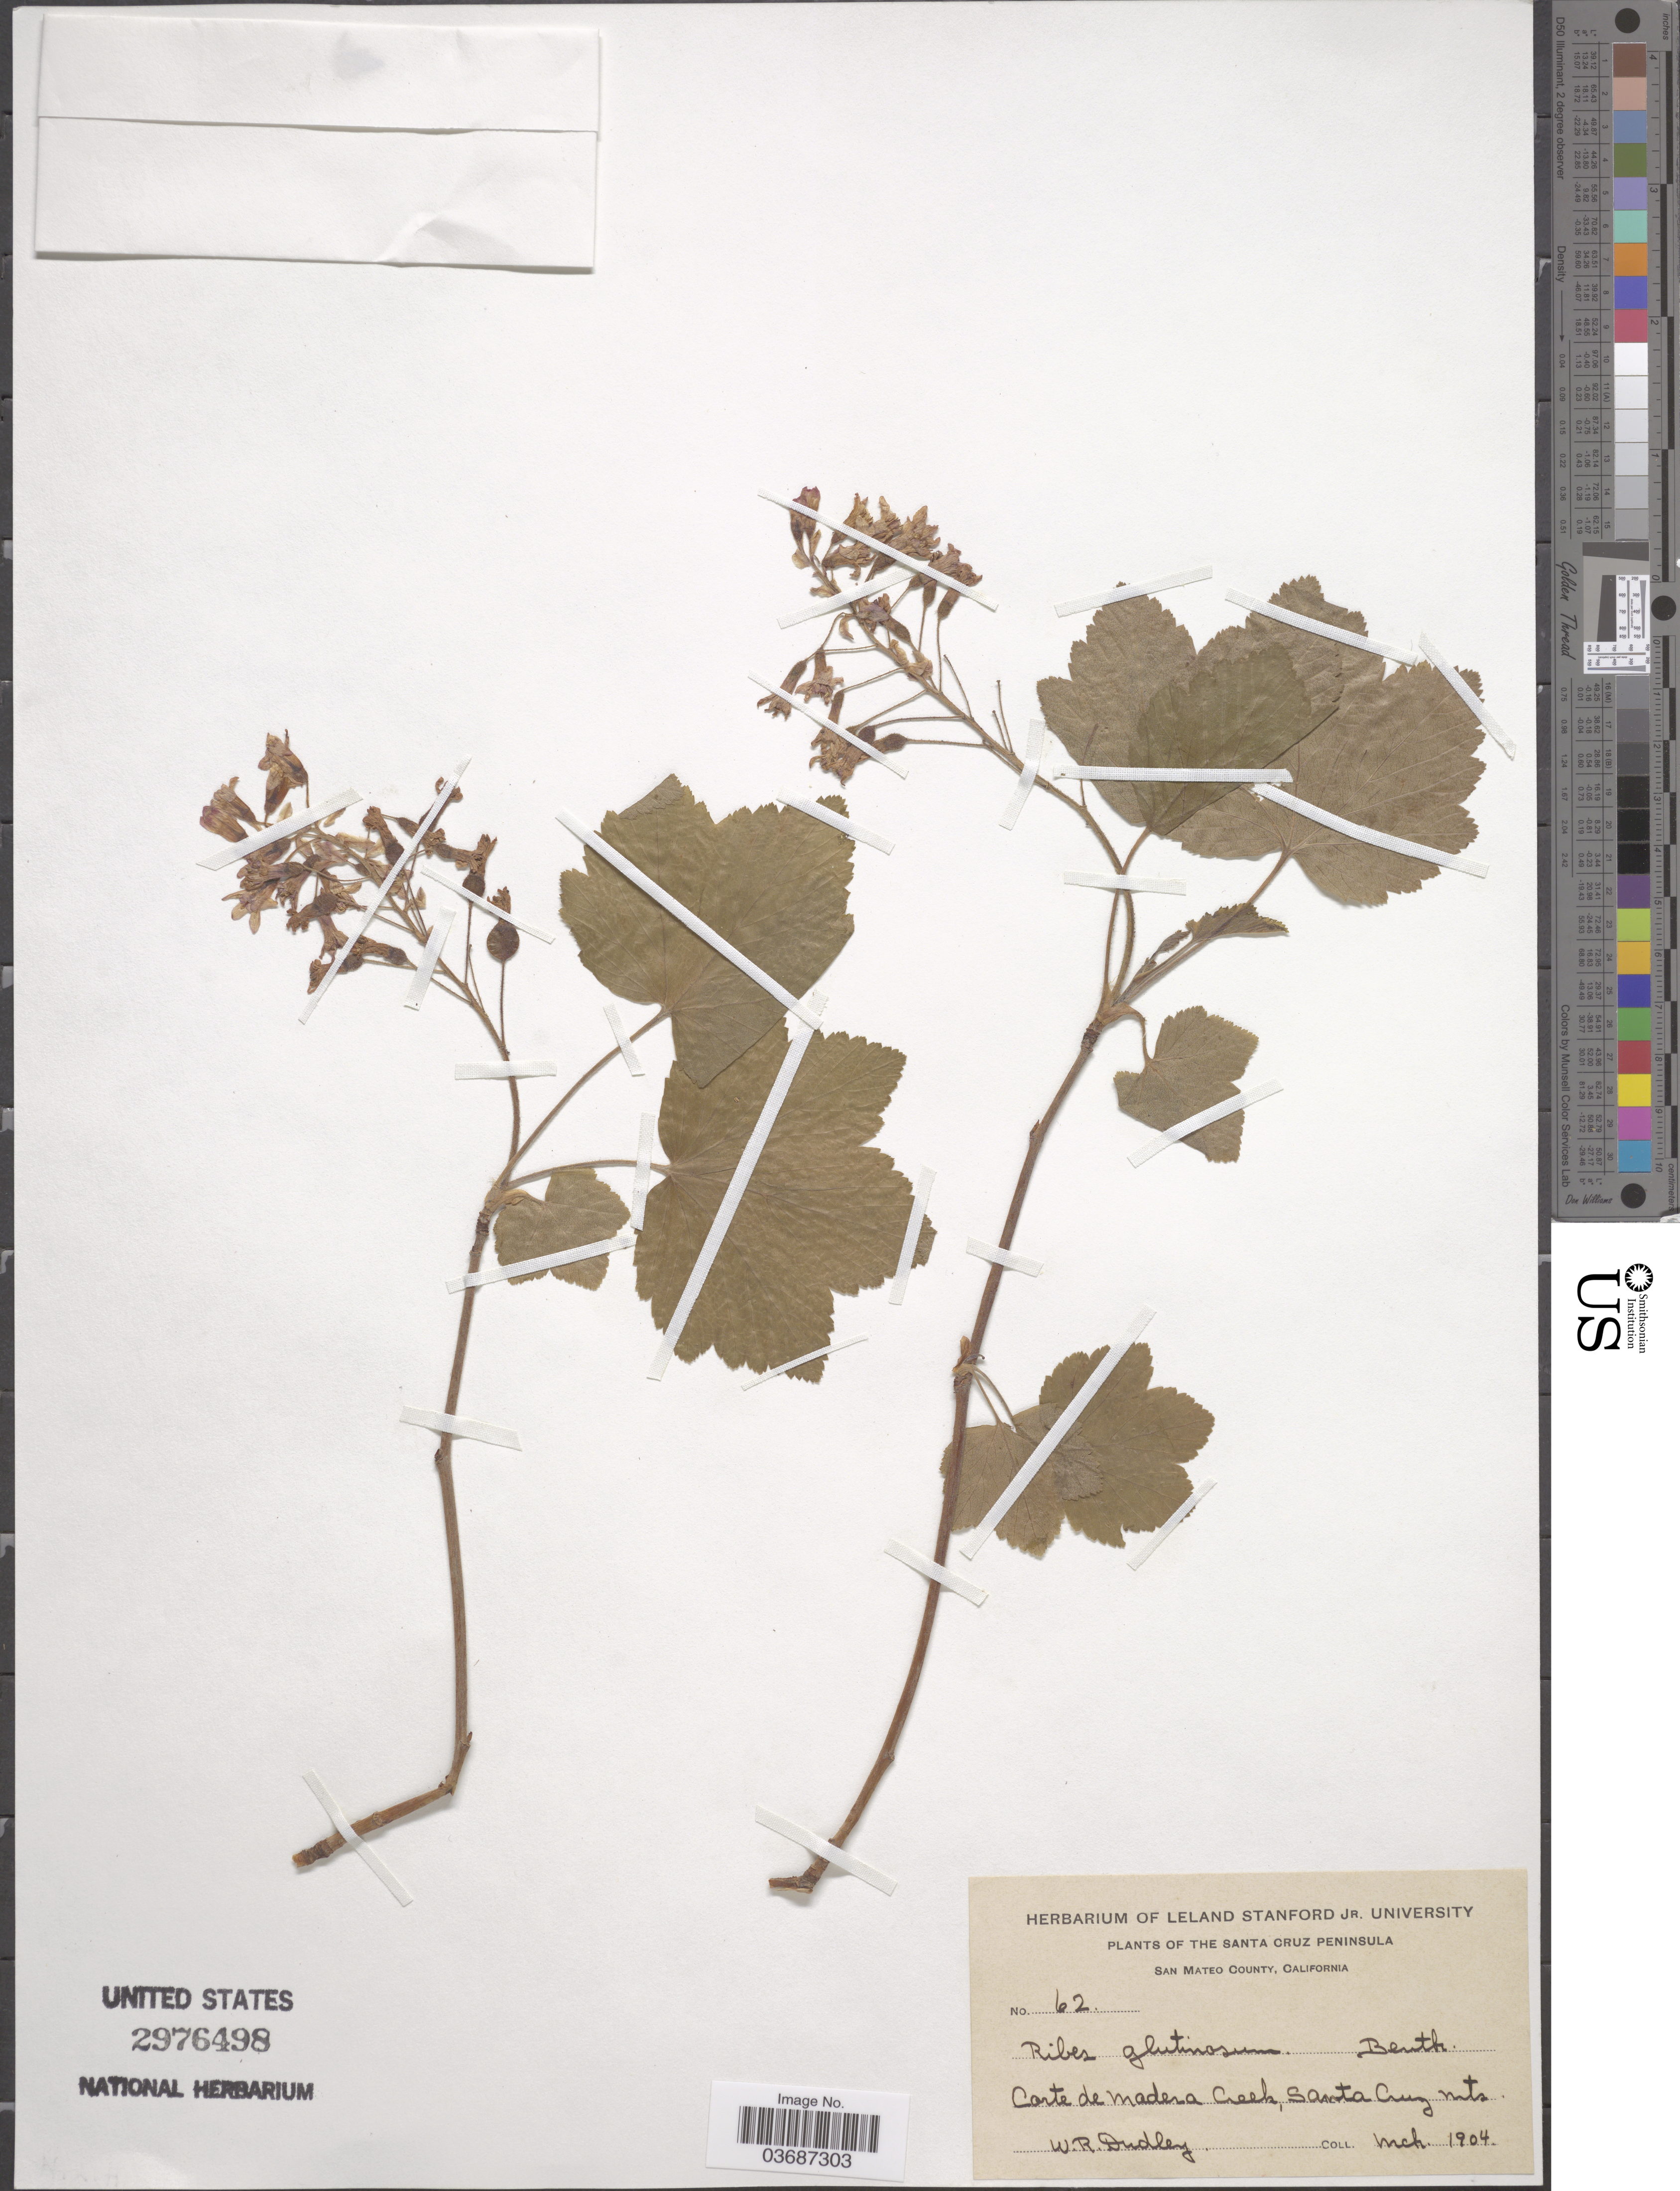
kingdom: Plantae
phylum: Tracheophyta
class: Magnoliopsida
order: Saxifragales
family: Grossulariaceae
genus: Ribes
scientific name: Ribes sanguineum var. glutinosum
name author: (Benth.) Loudon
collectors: W. Dudley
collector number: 62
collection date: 1904-03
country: United States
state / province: California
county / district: San Mateo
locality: The Santa Cruz Peninsula. San Mateo County. Corte de Madera Creek, Santa Cruz Mts.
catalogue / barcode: US 2976498